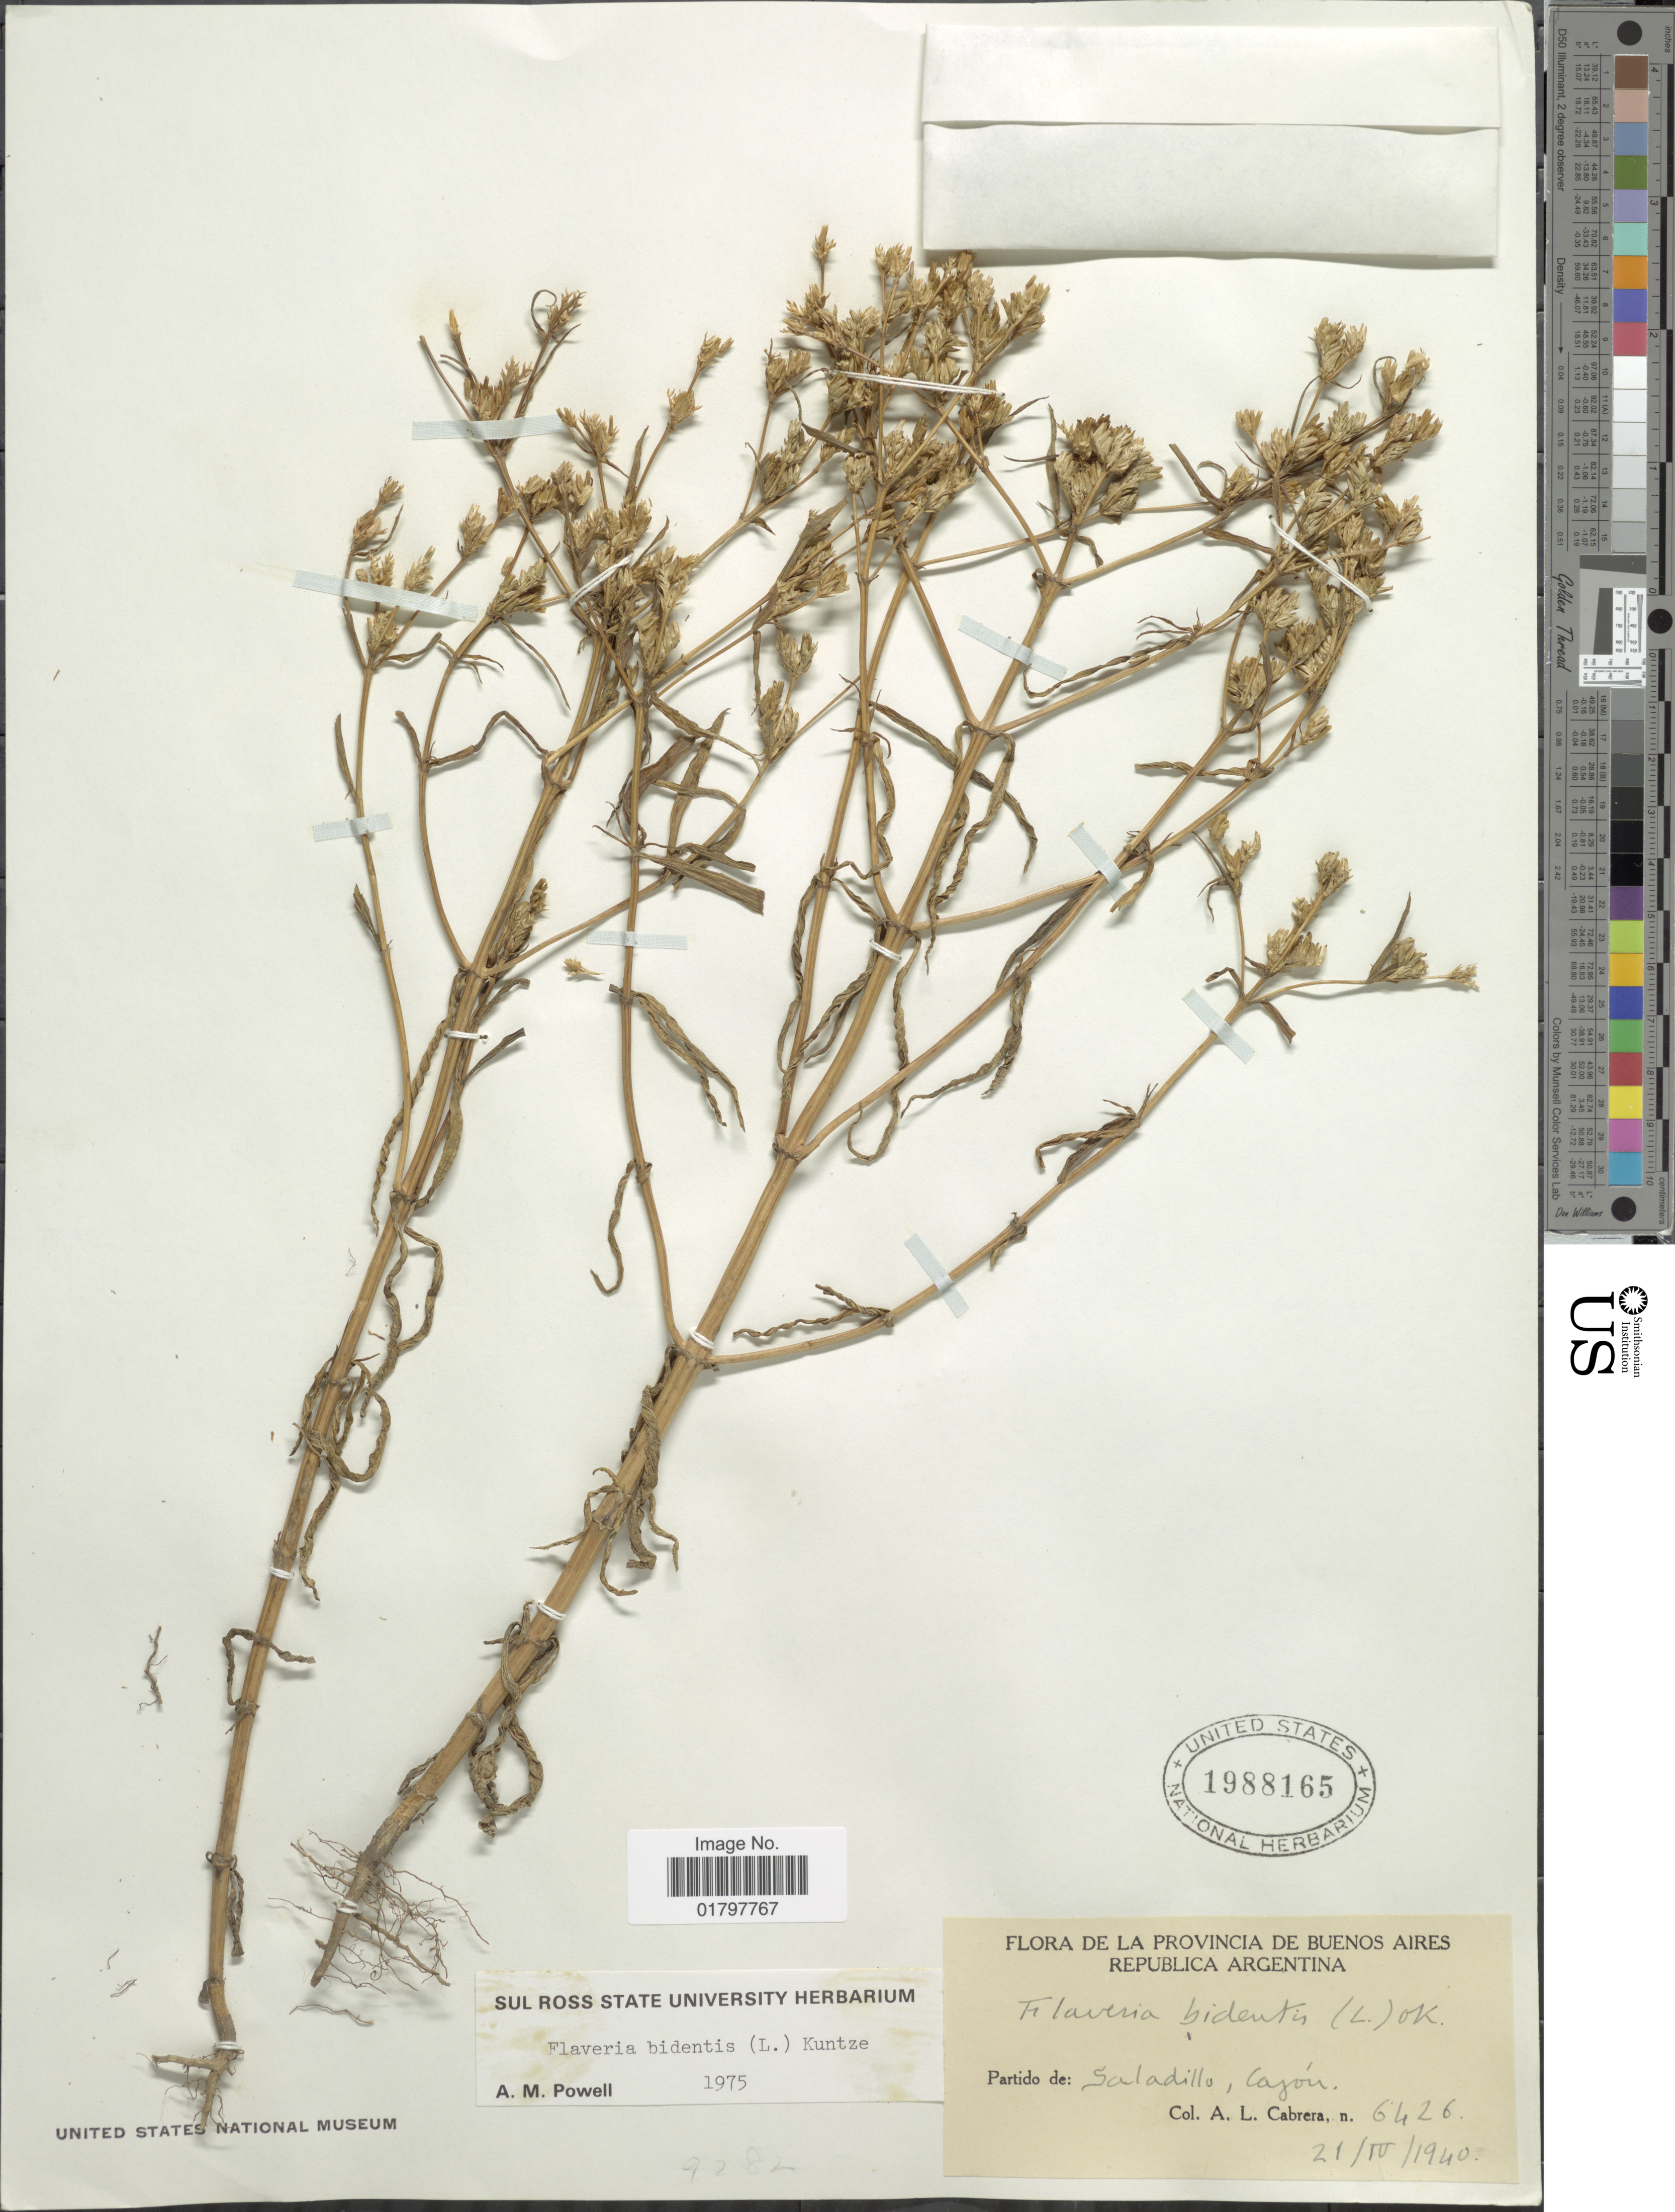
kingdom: Plantae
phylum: Tracheophyta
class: Magnoliopsida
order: Asterales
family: Asteraceae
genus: Flaveria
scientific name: Flaveria bidentis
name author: (L.) Kuntze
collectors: A. L. Cabrera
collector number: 6426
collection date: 1940-04-21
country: Argentina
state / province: Buenos Aires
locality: La provincia de Buenos Aires. Republica Argentina. Partido de: Saladillo, Cajón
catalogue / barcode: US 1988165